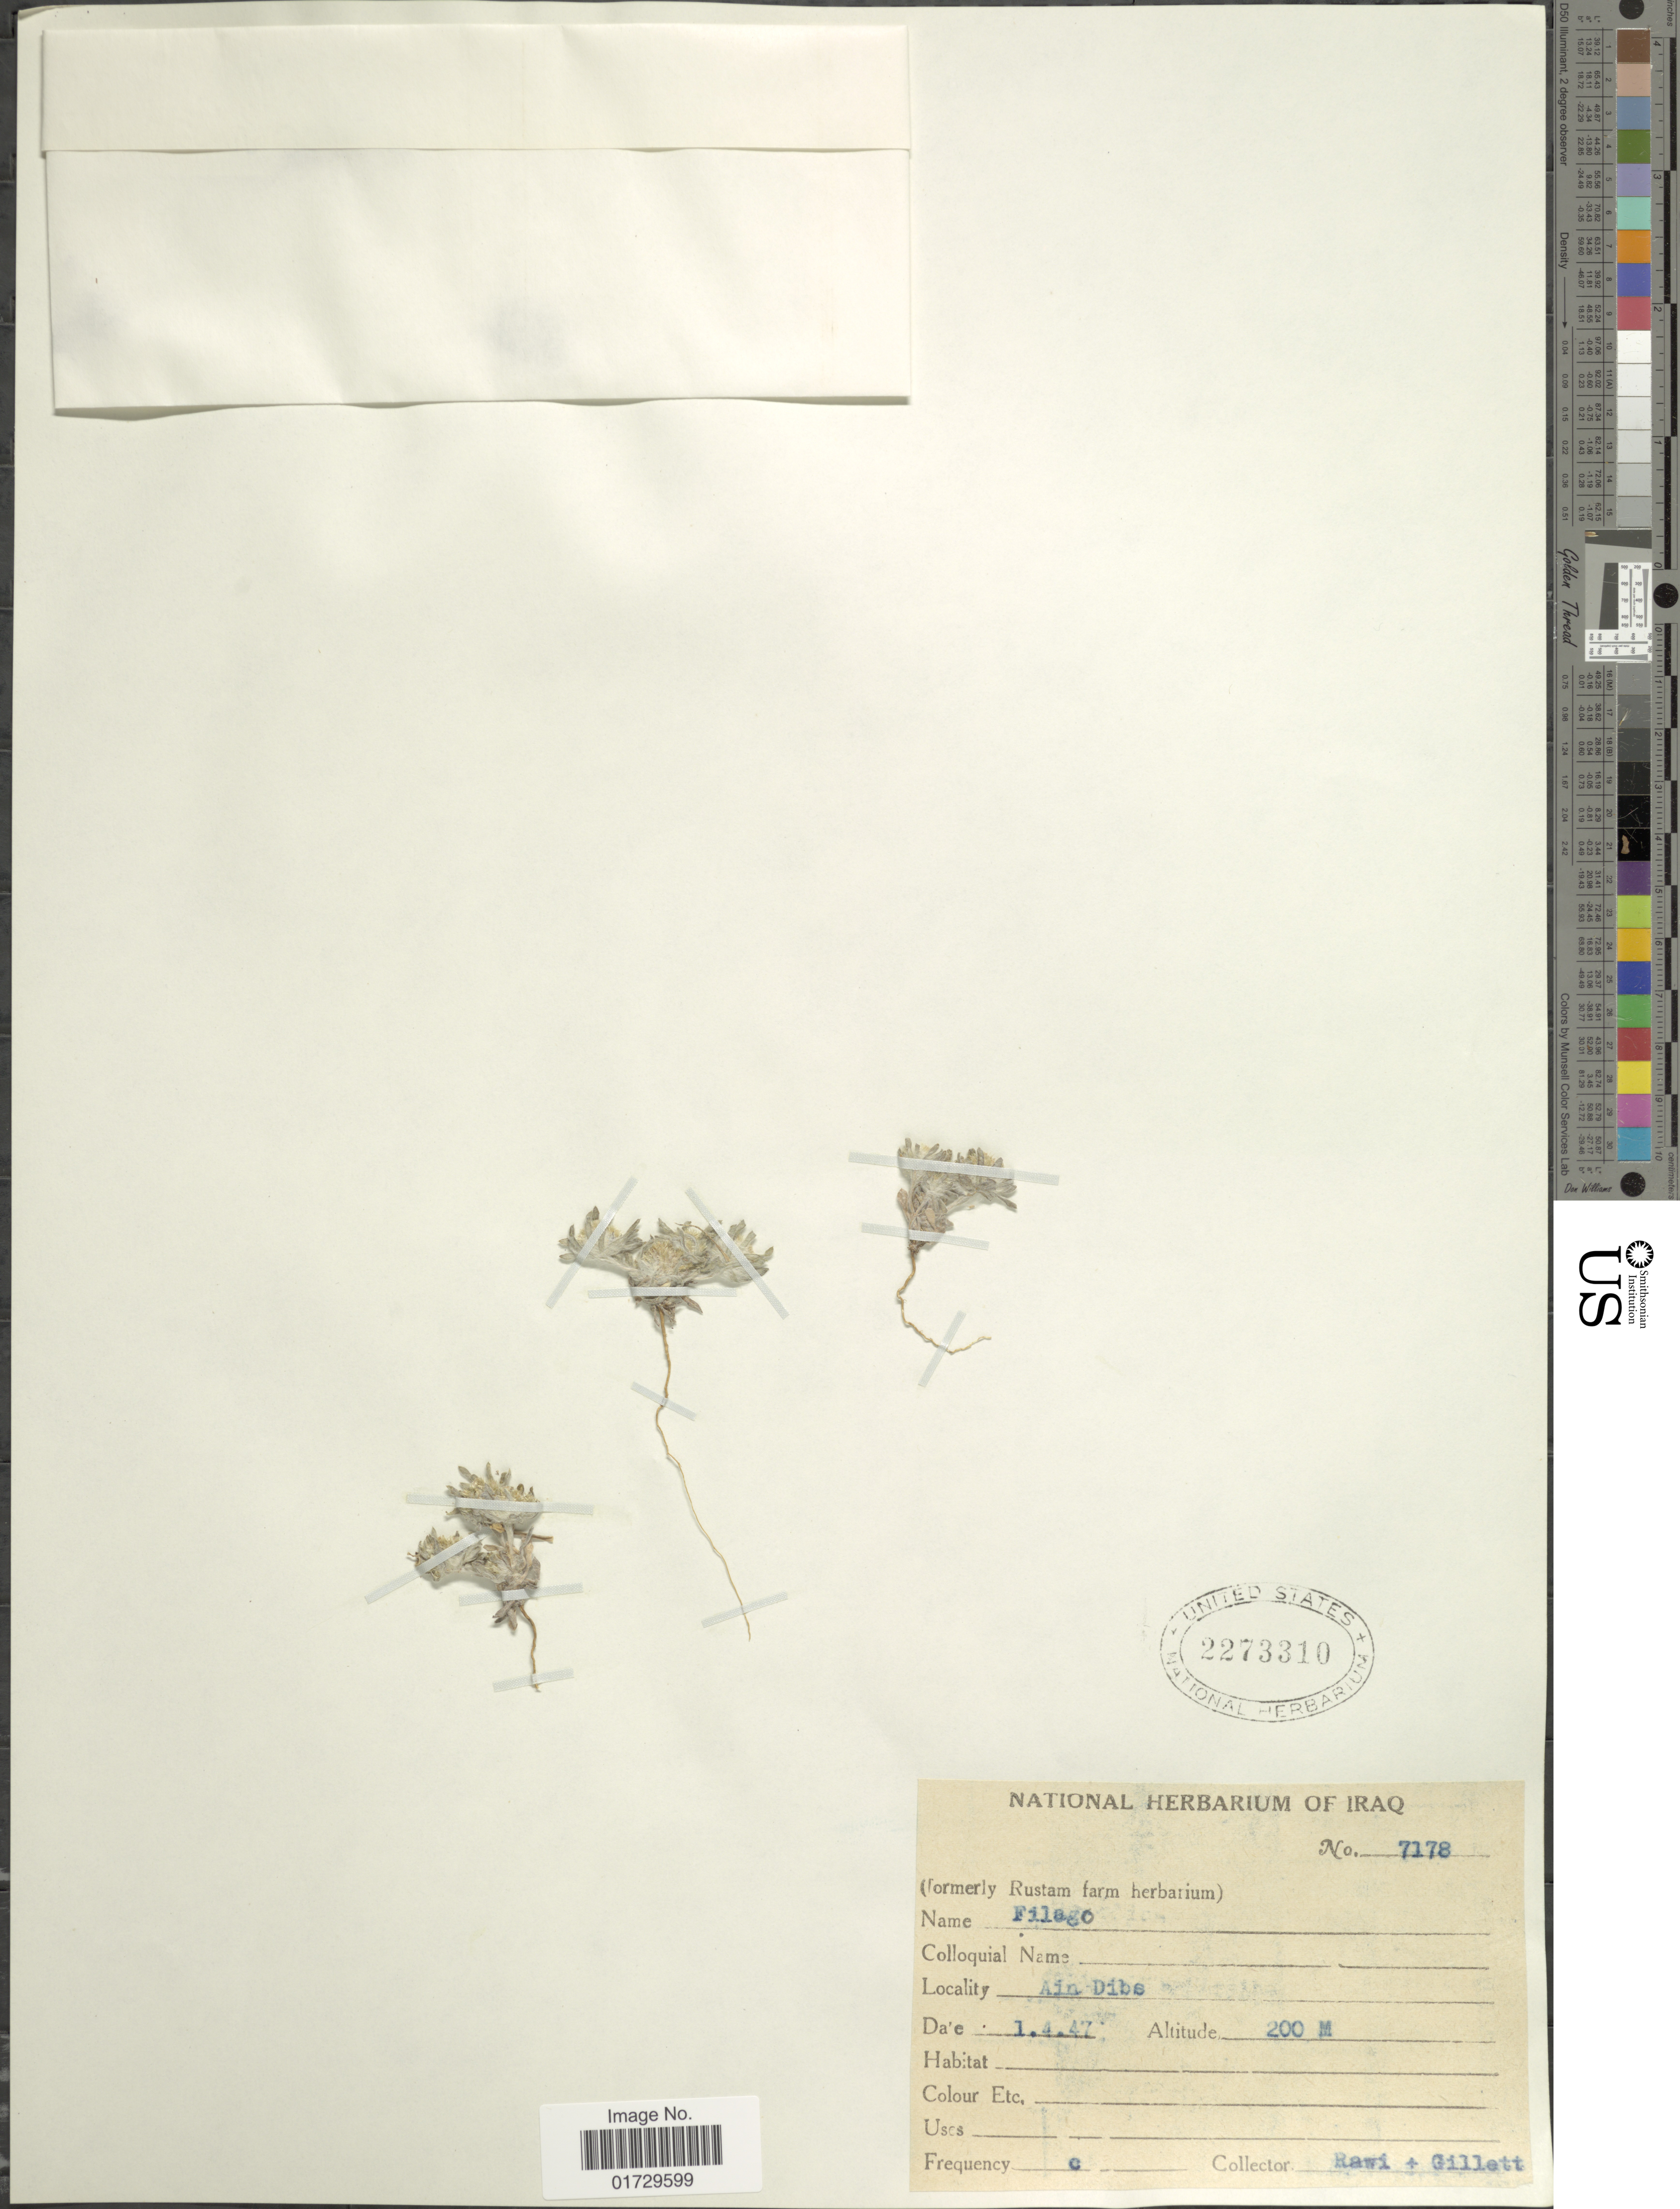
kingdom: Plantae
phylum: Tracheophyta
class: Magnoliopsida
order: Asterales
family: Asteraceae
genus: Filago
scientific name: Filago sp.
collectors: -. Rawi & Gillett, --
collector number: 7178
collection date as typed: Transcribed d/m/y: 1/4/47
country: Iraq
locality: Ain Dibs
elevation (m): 200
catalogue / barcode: US 2273310